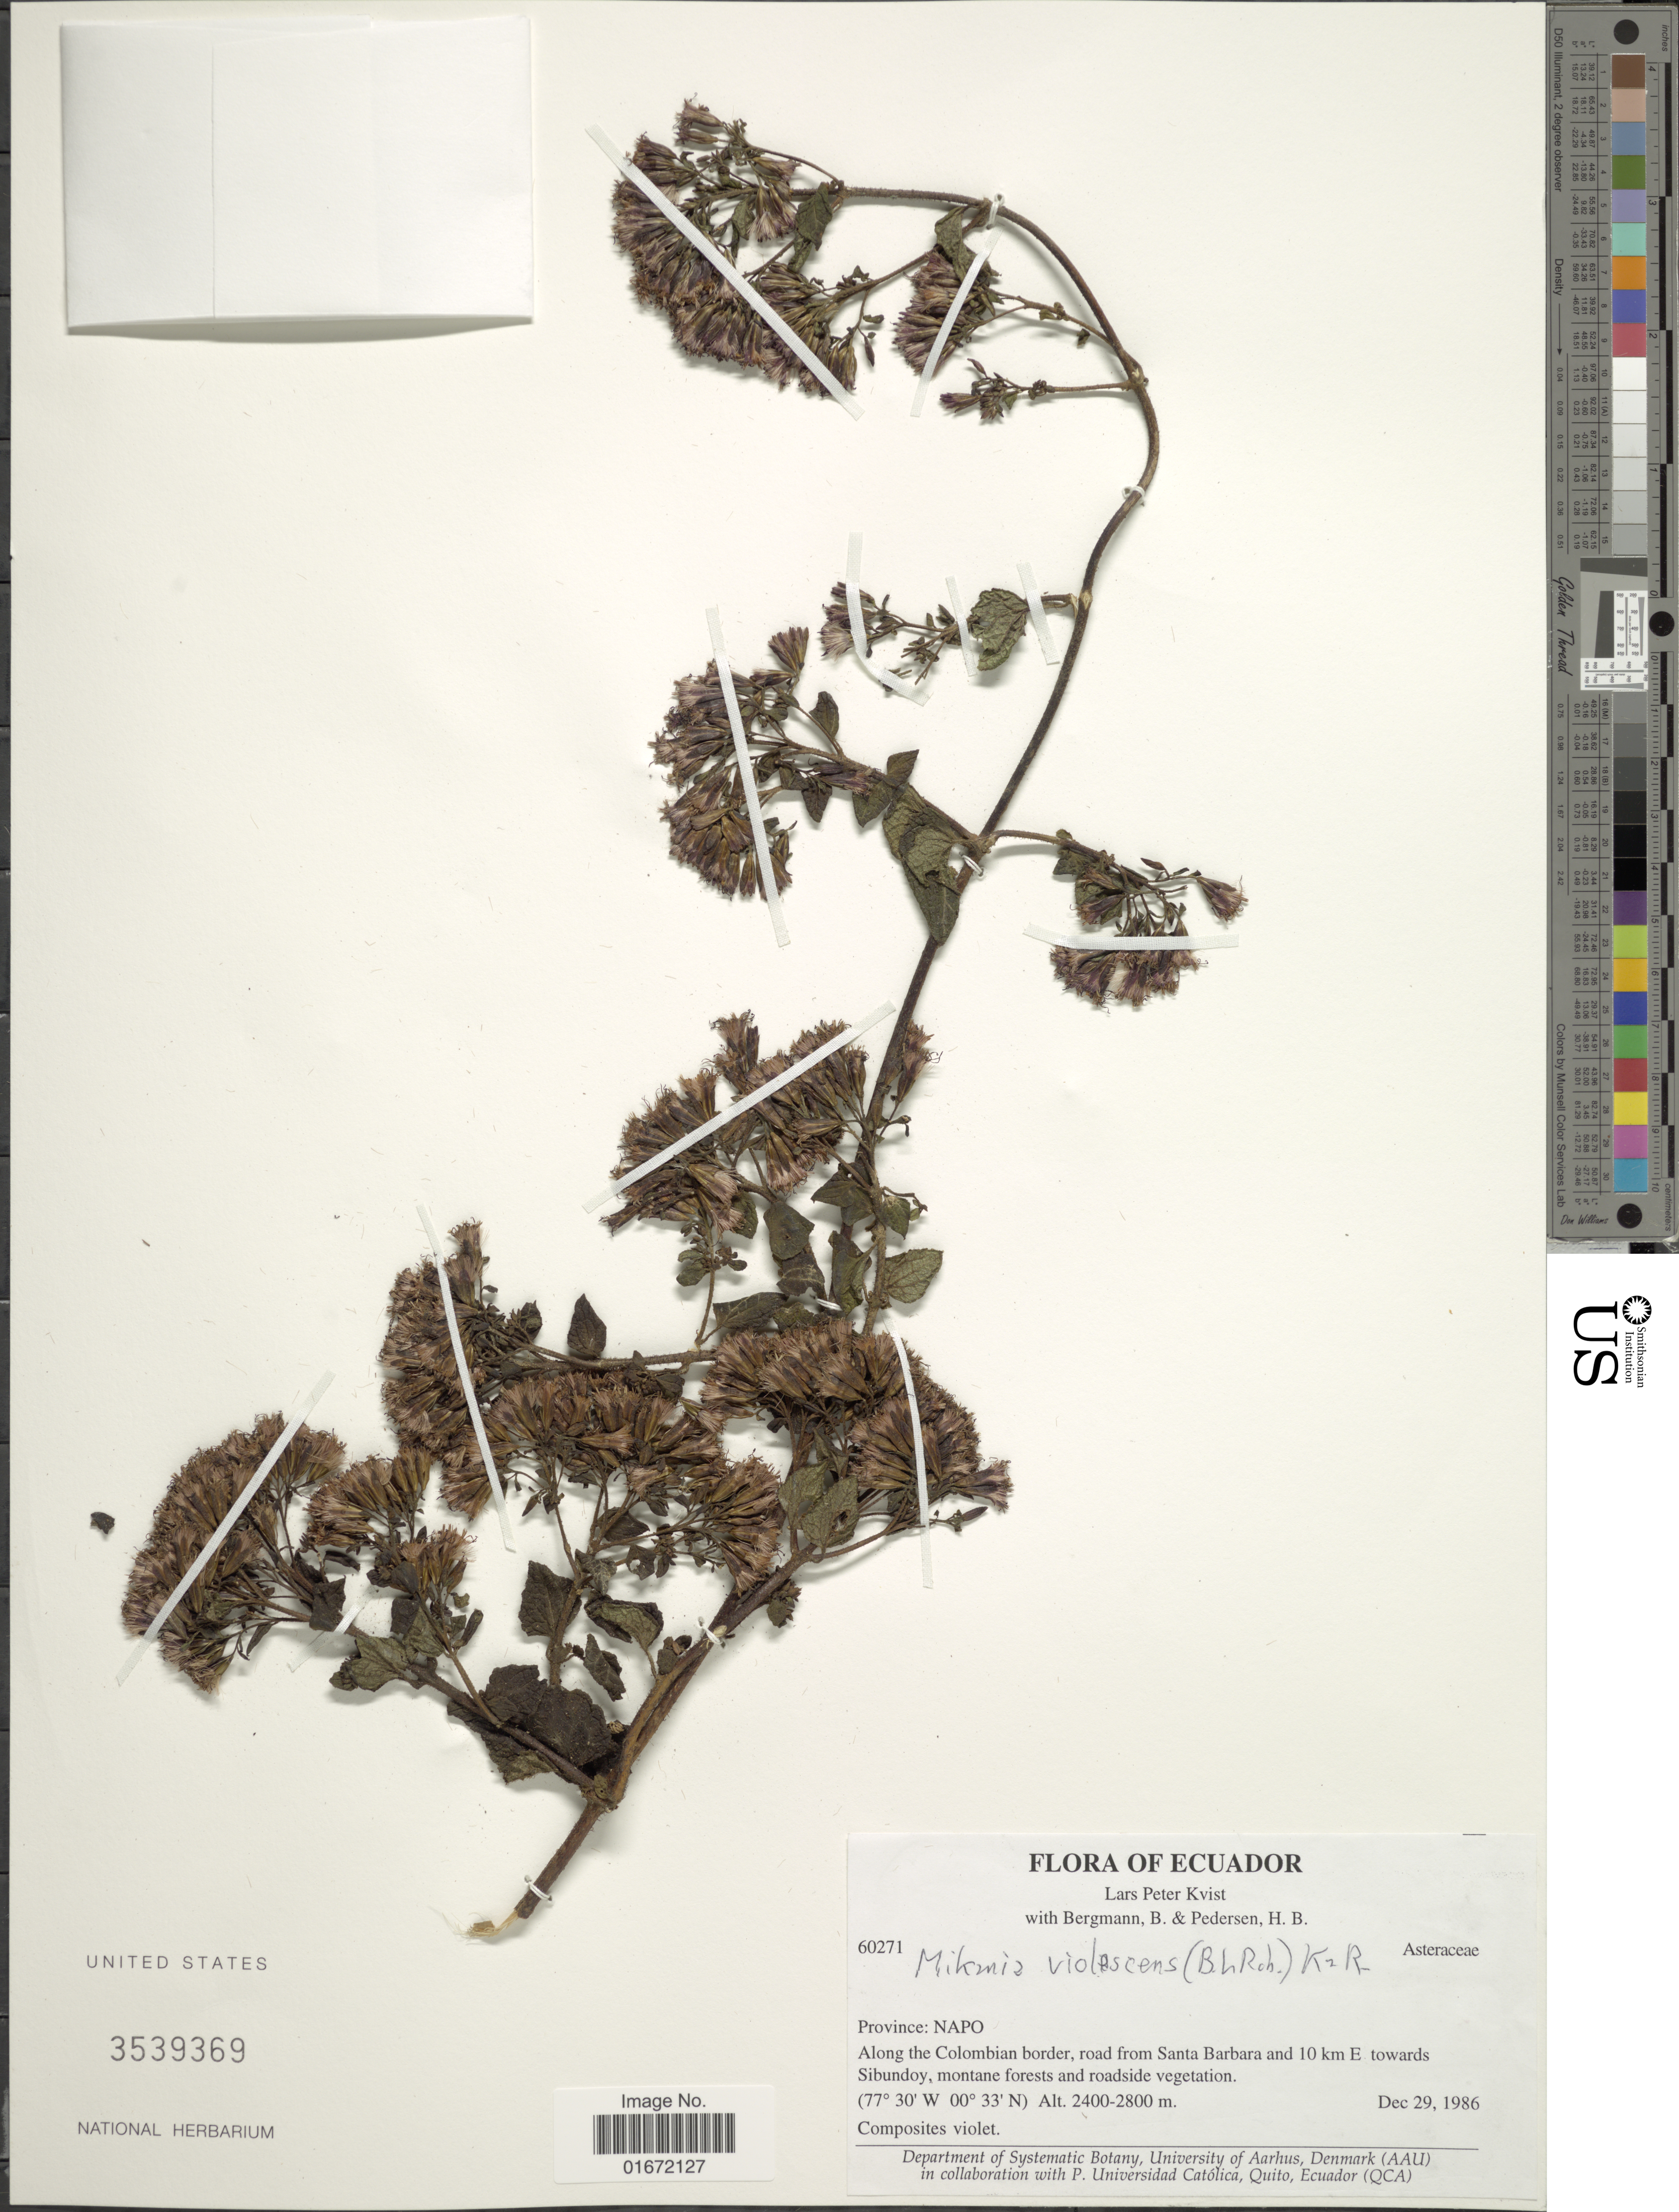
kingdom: Plantae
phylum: Tracheophyta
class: Magnoliopsida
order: Asterales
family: Asteraceae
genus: Mikania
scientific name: Mikania violascens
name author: (B.L. Rob.) R.M. King & H. Rob.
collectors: L. P. Kvist, B. Bergmann & H. B. Pedersen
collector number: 60271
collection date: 1986-12-29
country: Ecuador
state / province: Napo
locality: Province: Napo. Along the Colombian border, road from Santa Barbara and 10 km E towards Sibundoy, montane forests and roadside vegetation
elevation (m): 2400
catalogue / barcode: US 3539369